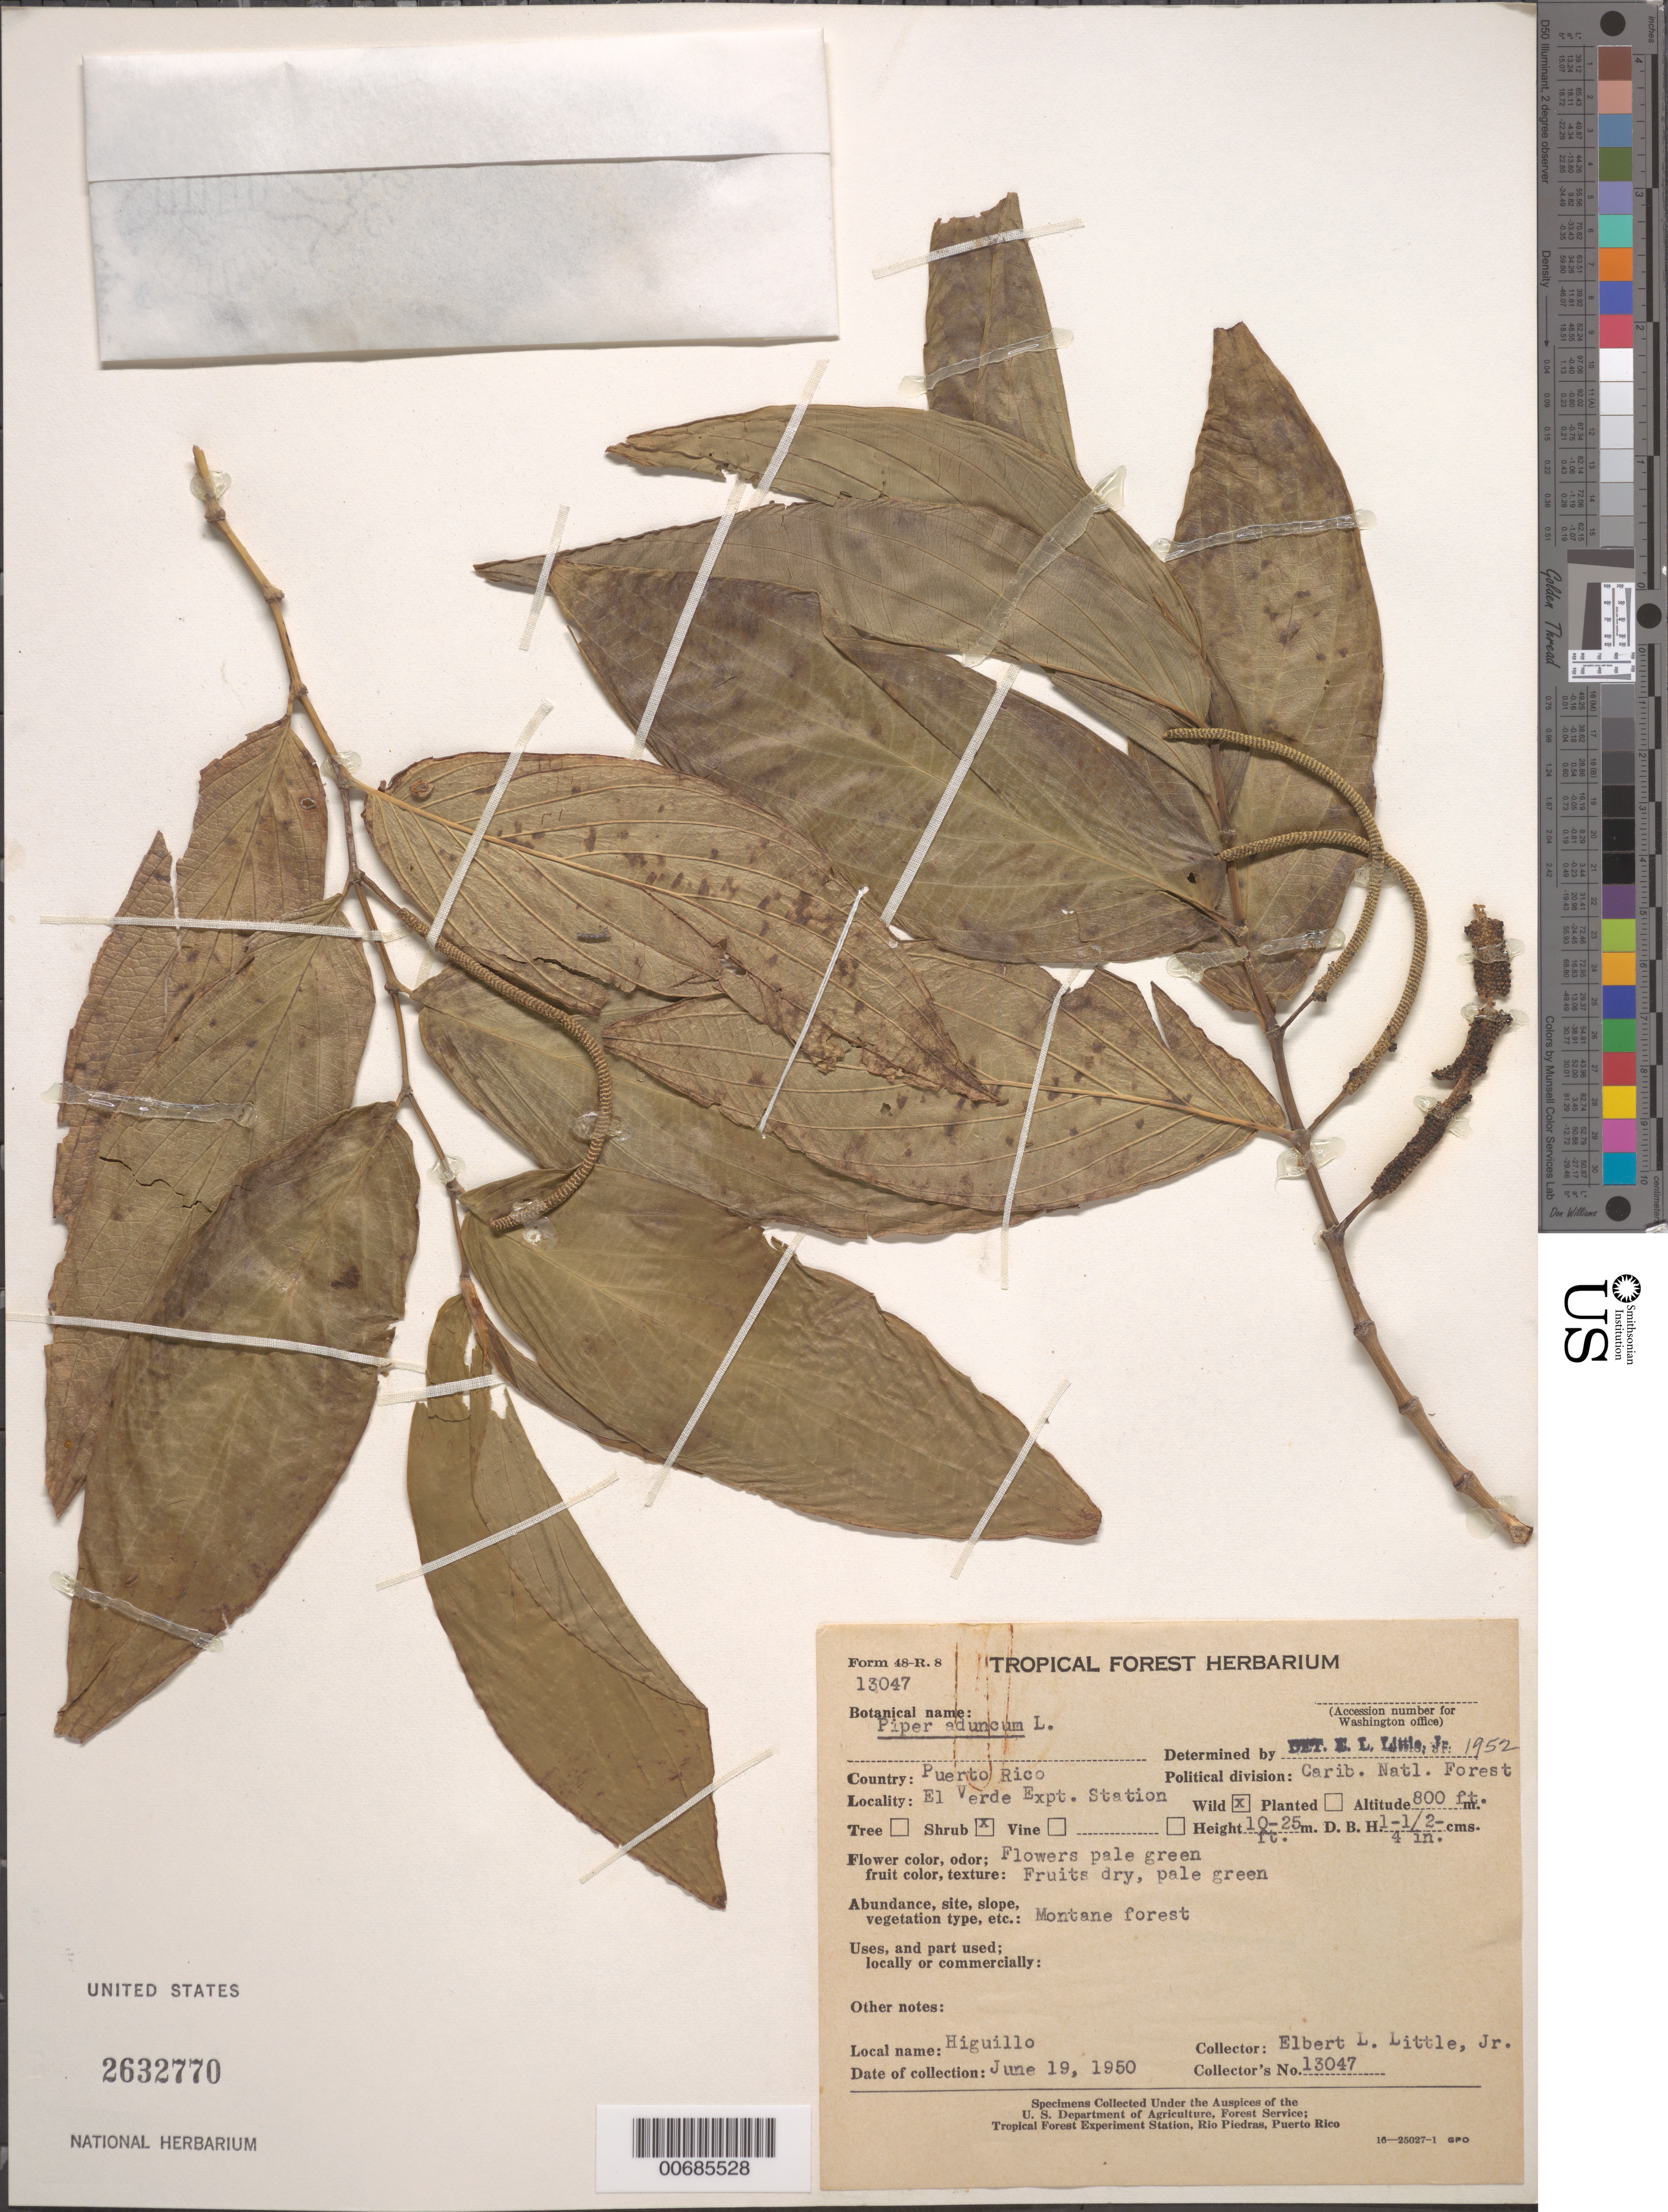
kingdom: Plantae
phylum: Tracheophyta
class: Magnoliopsida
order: Piperales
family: Piperaceae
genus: Piper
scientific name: Piper aduncum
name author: L.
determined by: Little, Elbert L., Jr., (FSSR), United States Department of Agriculture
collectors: E. L. Little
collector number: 13047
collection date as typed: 19 Jun 1950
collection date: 1950-06-19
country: Puerto Rico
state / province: Carib. Natl. Forest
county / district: El Verde Expt. Station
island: Greater Antilles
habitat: Montane forest. Height 10-25 ft. D.B.H. 1-1/2-4in. Shrub.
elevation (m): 244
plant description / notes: Common name: Higuillo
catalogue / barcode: US 2632770